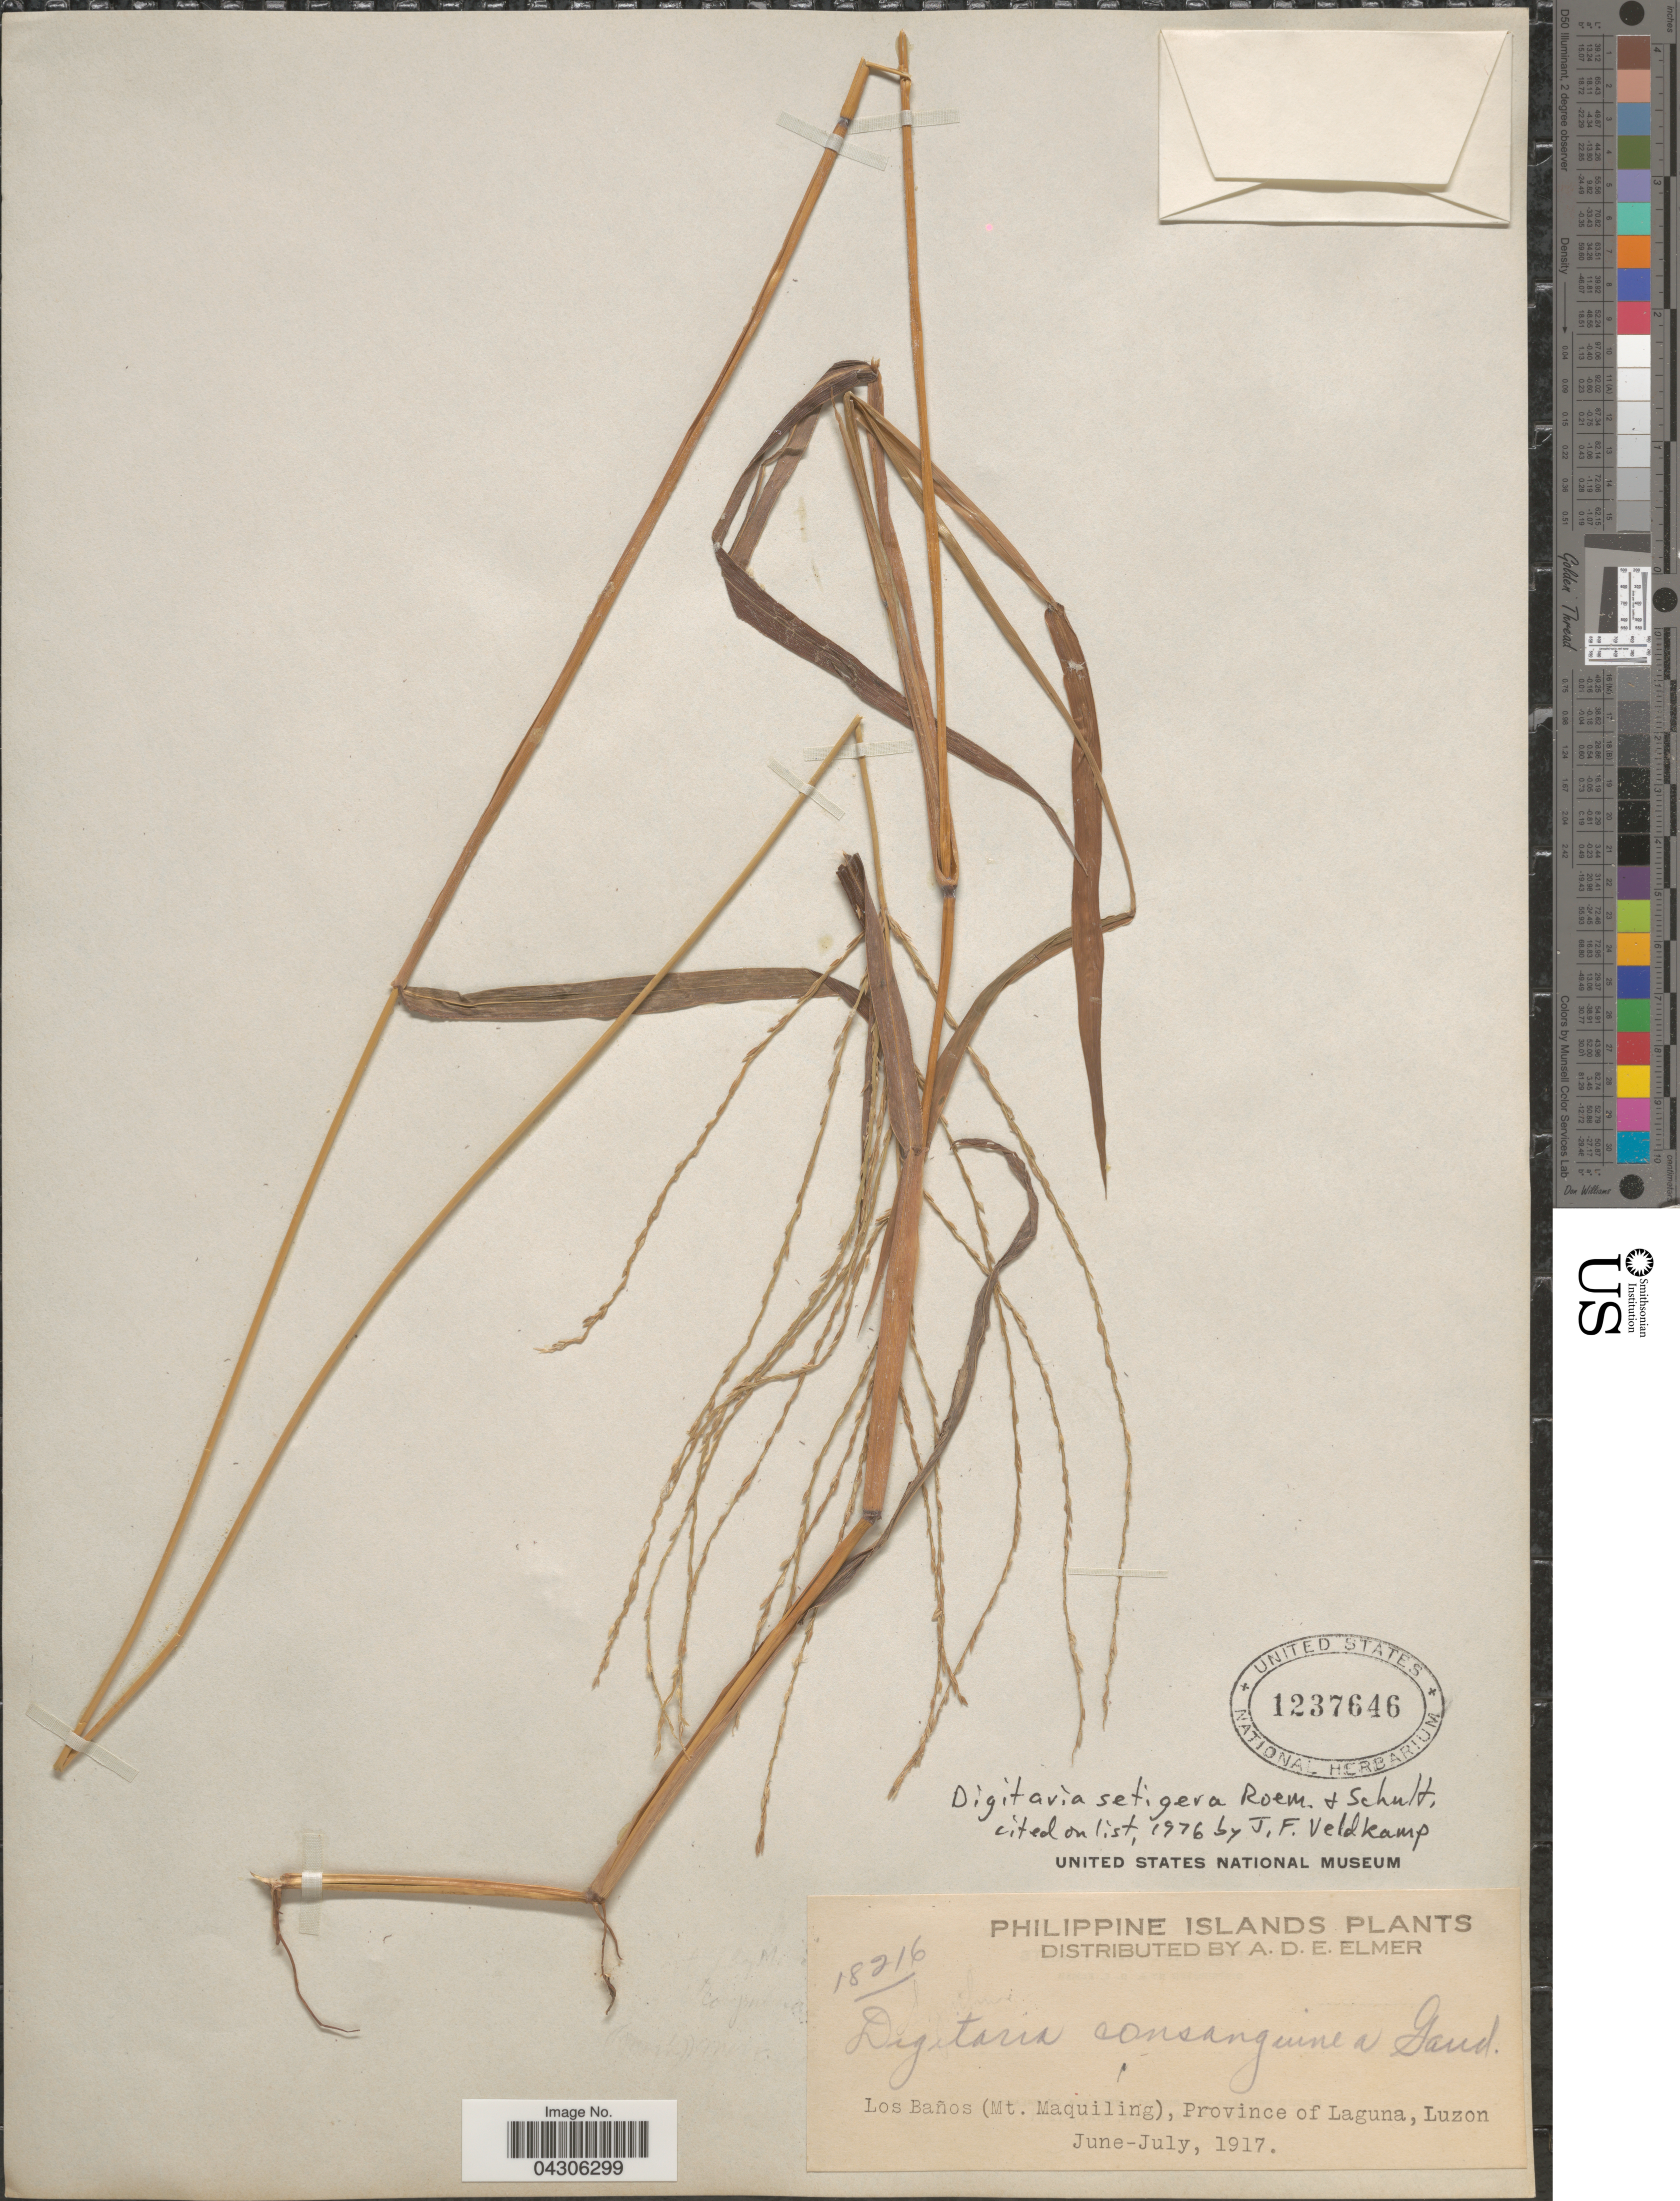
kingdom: Plantae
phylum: Tracheophyta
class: Liliopsida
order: Poales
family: Poaceae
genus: Digitaria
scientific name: Digitaria setigera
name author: Roth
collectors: A. D. E. Elmer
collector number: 18216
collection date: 1917-06/1917-07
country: Philippines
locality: Philippine Islands. Los Baños (Mt. Maquiling), Province of Laguna, Luzon.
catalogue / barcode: US 1237646